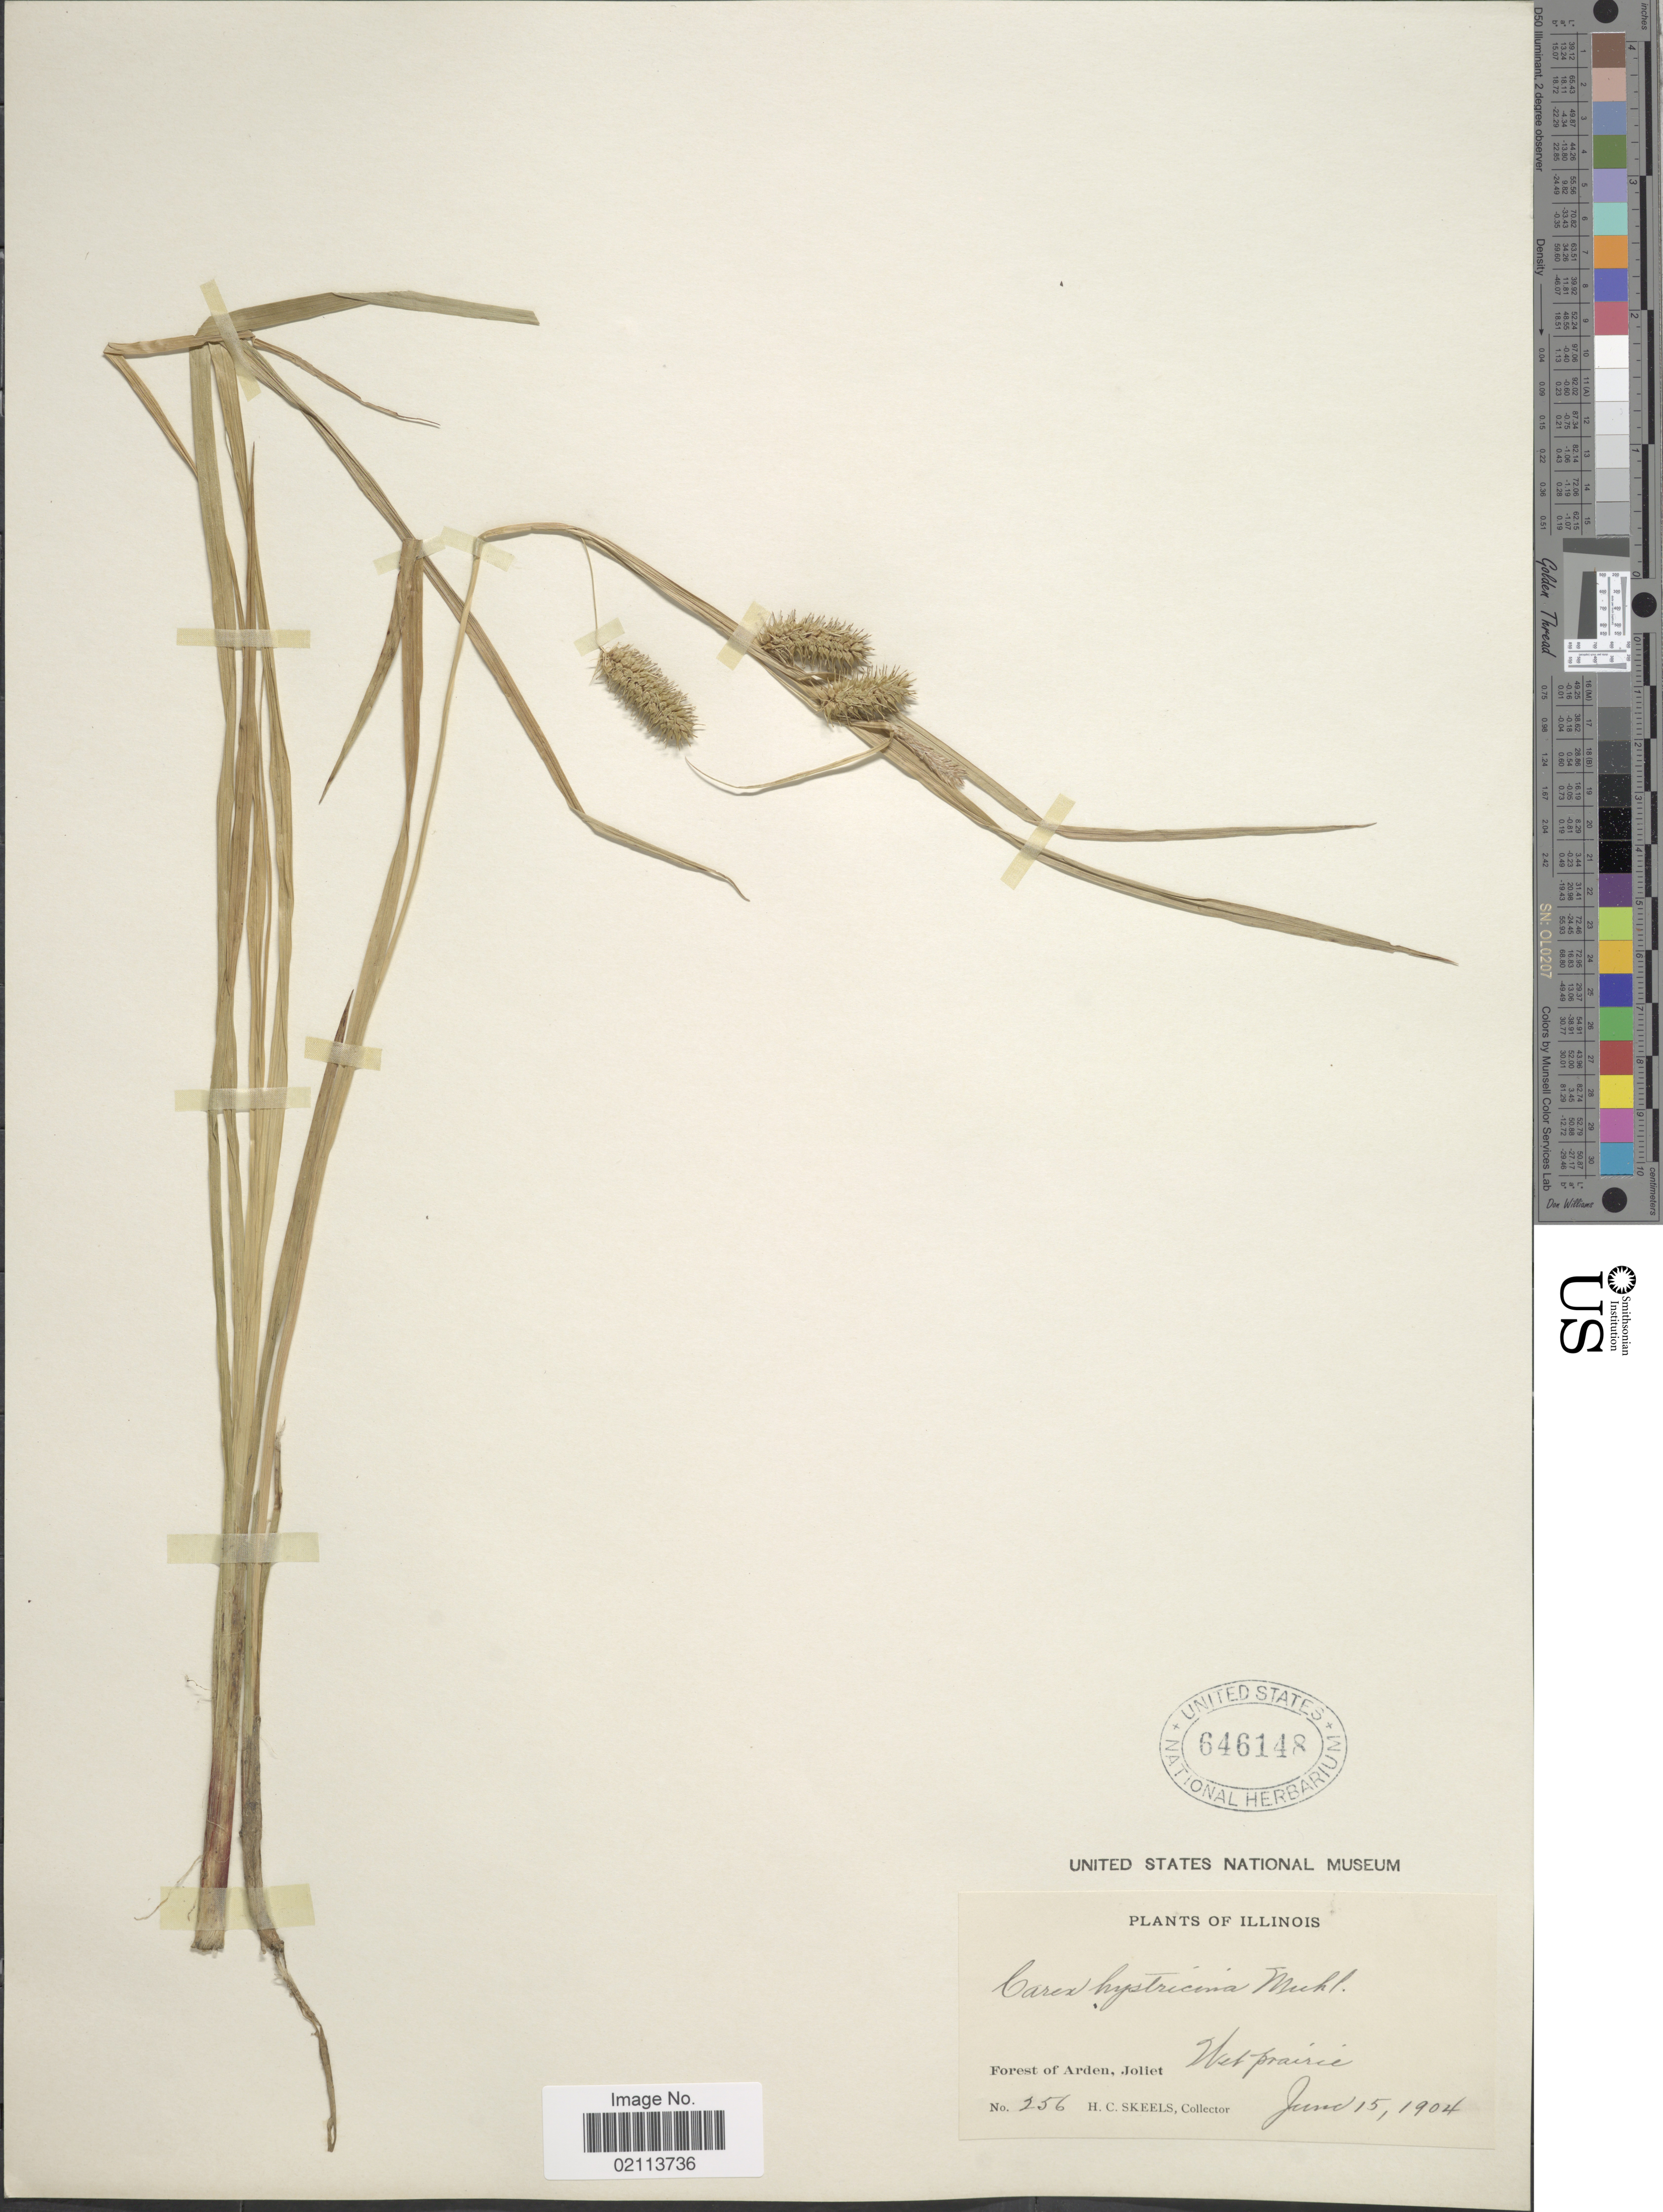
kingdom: Plantae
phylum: Tracheophyta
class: Liliopsida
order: Poales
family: Cyperaceae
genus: Carex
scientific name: Carex hystericina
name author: Muhl. ex Willd.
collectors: H. Skeels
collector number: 256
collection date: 1904-06-15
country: United States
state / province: Illinois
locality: Forest of Arden, Joliet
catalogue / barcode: US 646148